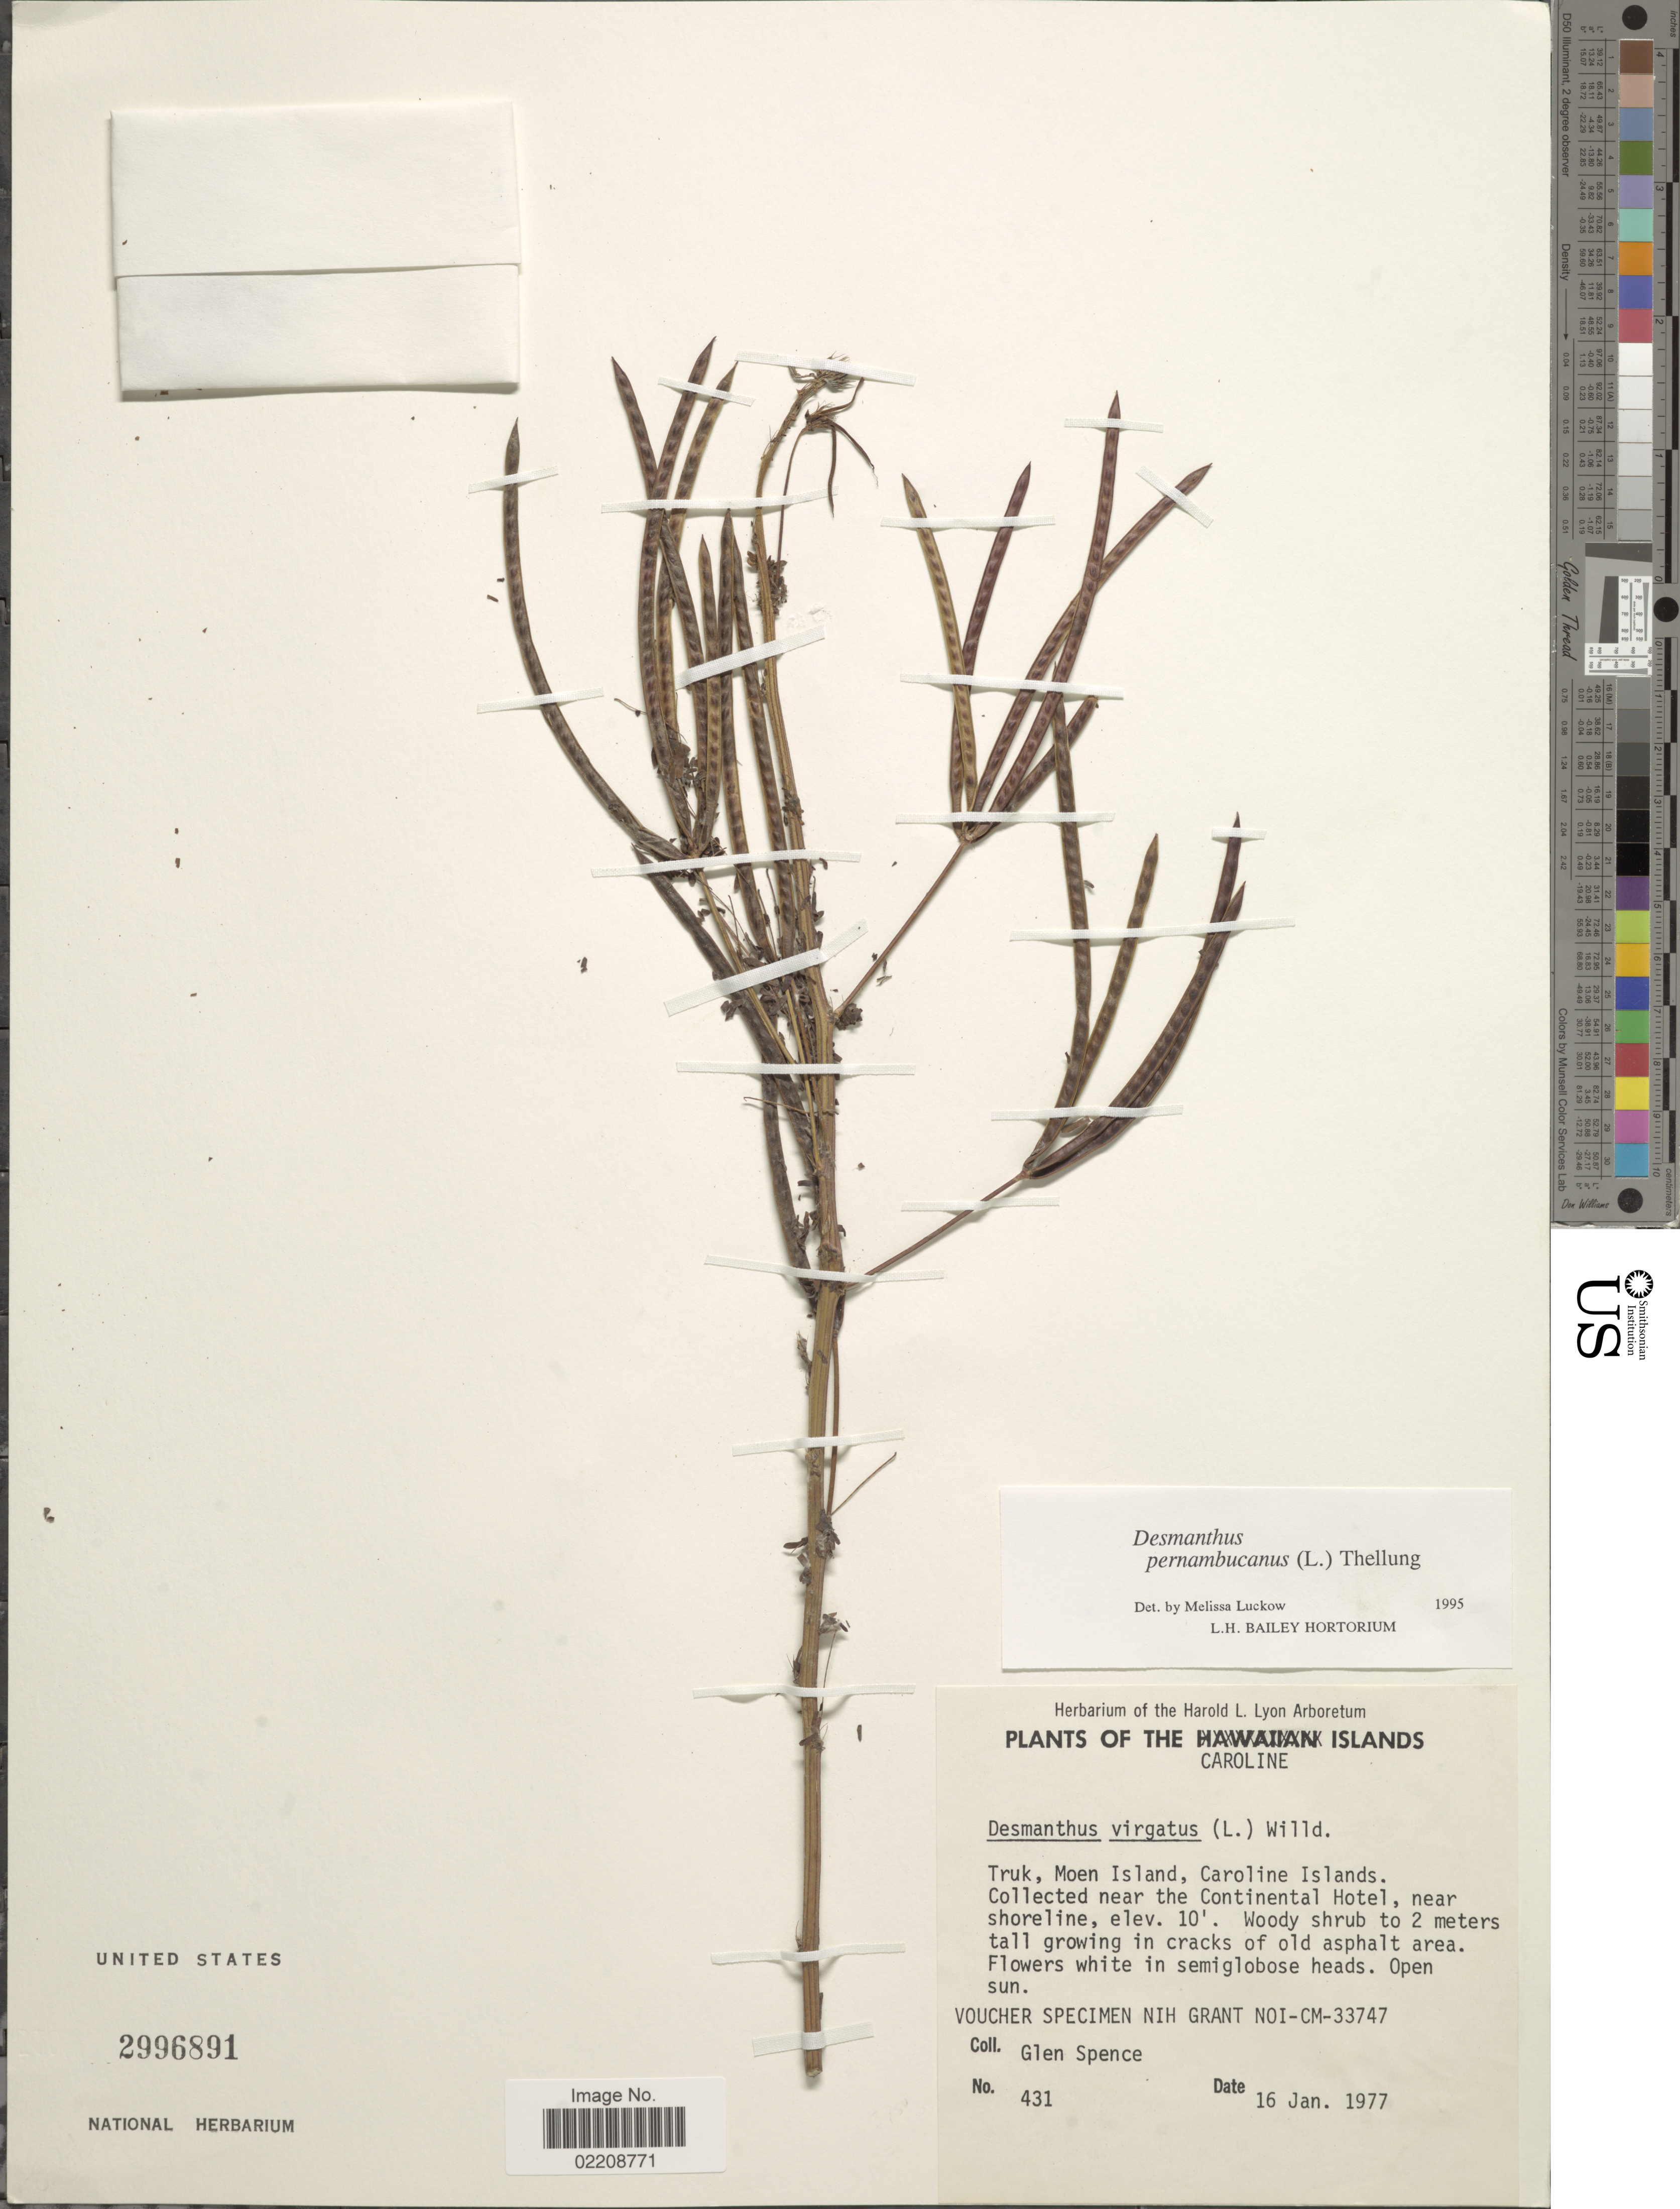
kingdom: Plantae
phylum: Tracheophyta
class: Magnoliopsida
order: Fabales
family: Fabaceae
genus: Desmanthus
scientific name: Desmanthus pernambucanus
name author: (L.) Thell.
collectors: G. Spence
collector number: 431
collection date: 1977-01-16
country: Micronesia, Federated States of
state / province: Truk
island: Moen [Wono]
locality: Caroline Islands, Moen Island, near the Continental Hotel, near shoreline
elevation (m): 3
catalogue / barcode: US 2996891